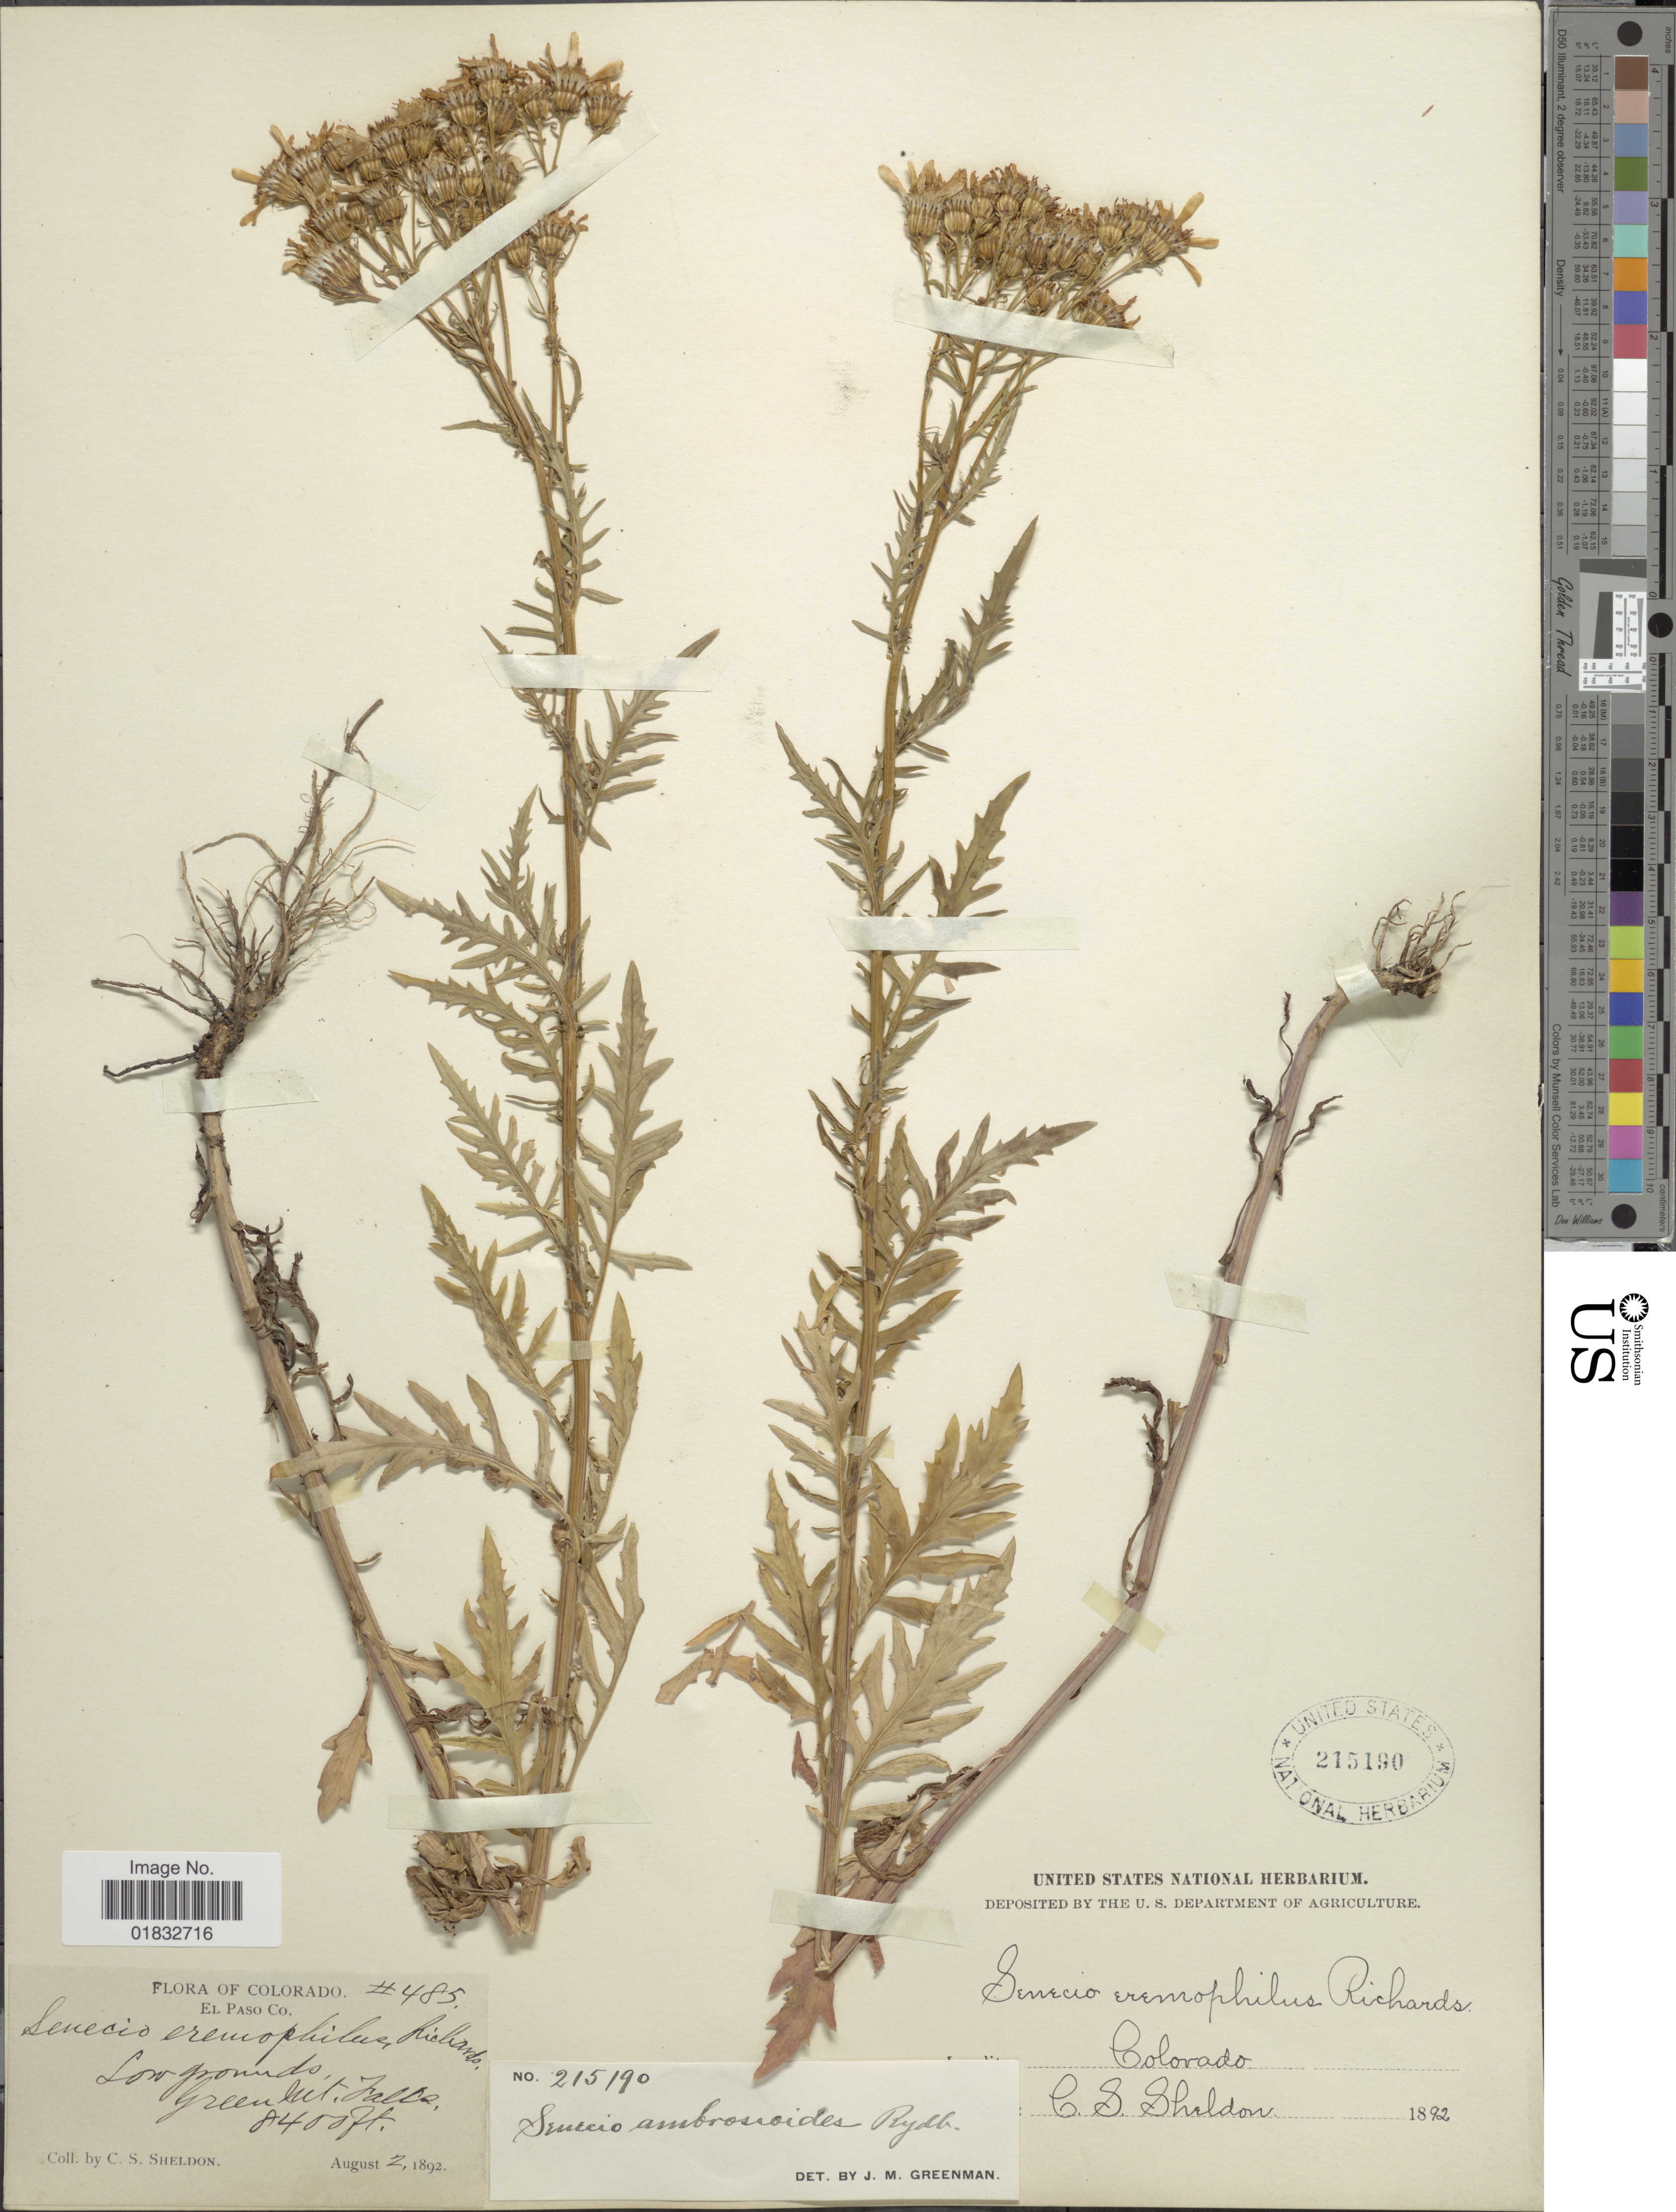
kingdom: Plantae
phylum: Tracheophyta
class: Magnoliopsida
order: Asterales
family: Asteraceae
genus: Senecio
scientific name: Senecio eremophilus var. kingii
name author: (Rydb.) Greenm.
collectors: C. S. Sheldon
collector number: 485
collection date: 1892-08-02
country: United States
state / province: Colorado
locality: El Paso Co, Low grounds, Green Mt Falls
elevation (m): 2560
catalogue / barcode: US 215190